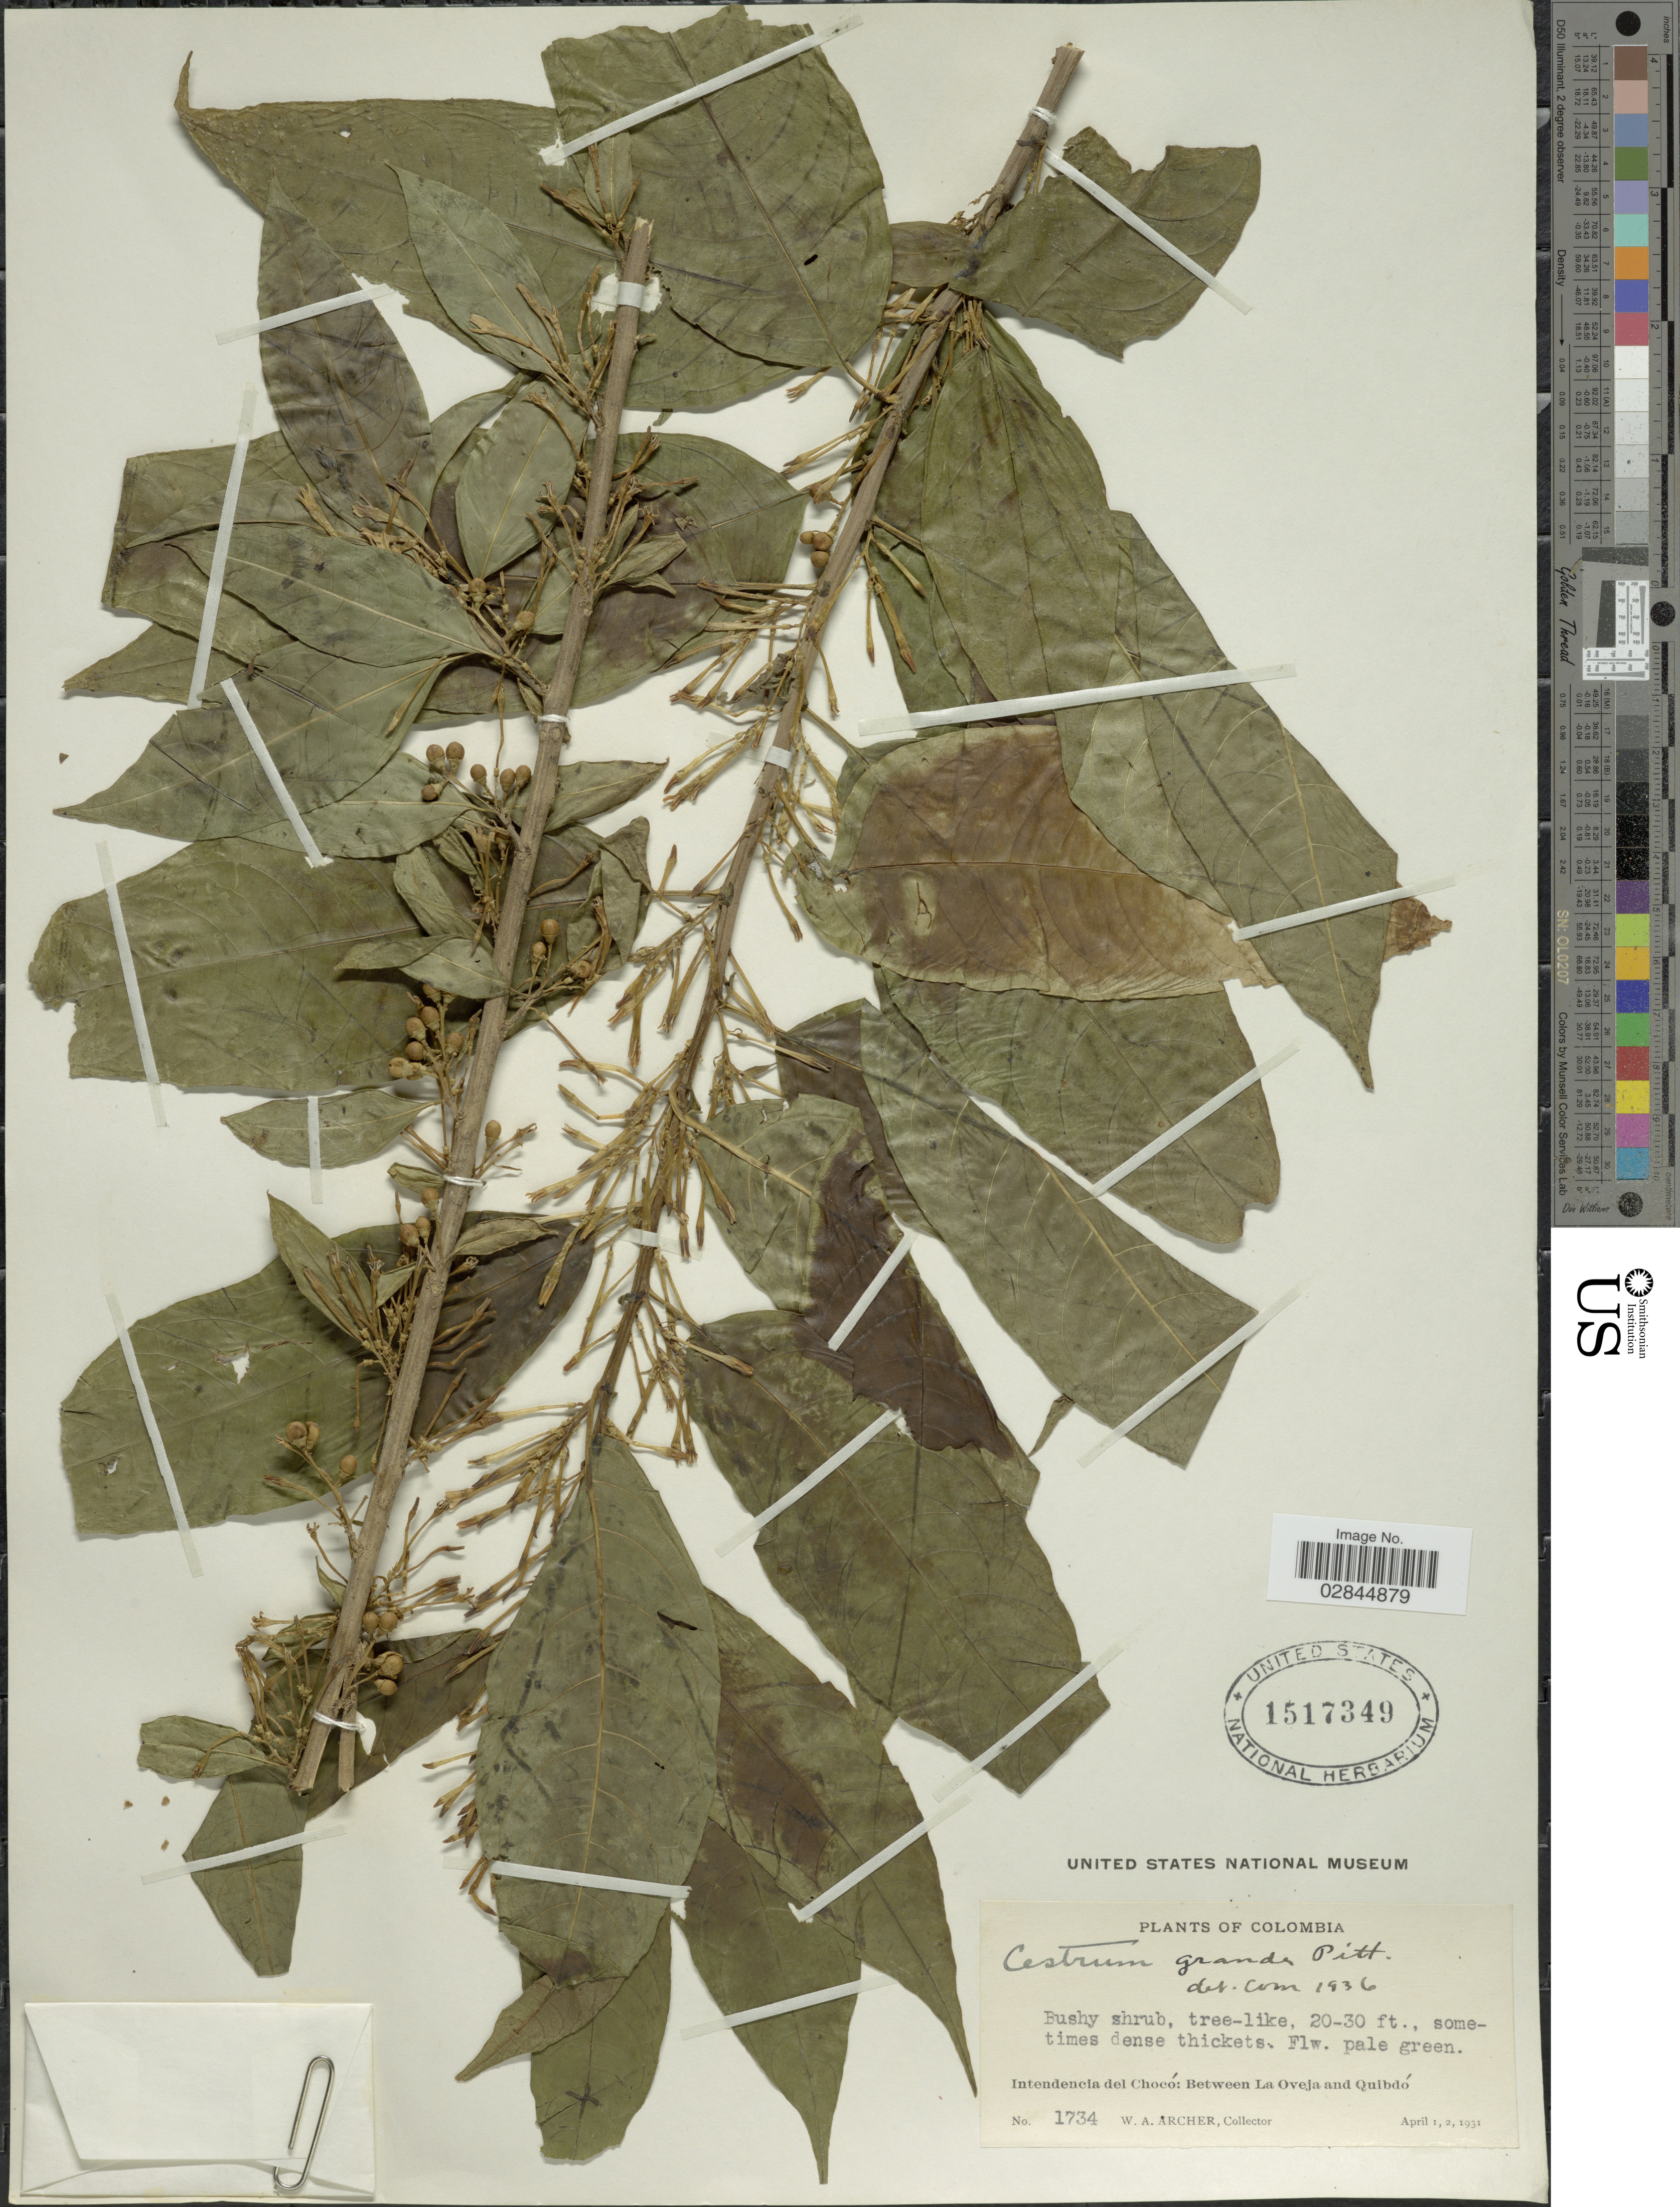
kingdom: Plantae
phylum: Tracheophyta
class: Magnoliopsida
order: Solanales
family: Solanaceae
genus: Cestrum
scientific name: Cestrum racemosum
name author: Ruiz & Pav.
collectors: W. A. Archer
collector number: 1734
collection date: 1931-04-01/1931-04-02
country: Colombia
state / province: Chocó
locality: Intendencia del Chocó: Between La Oveja and Quibdó.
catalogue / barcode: US 1517349